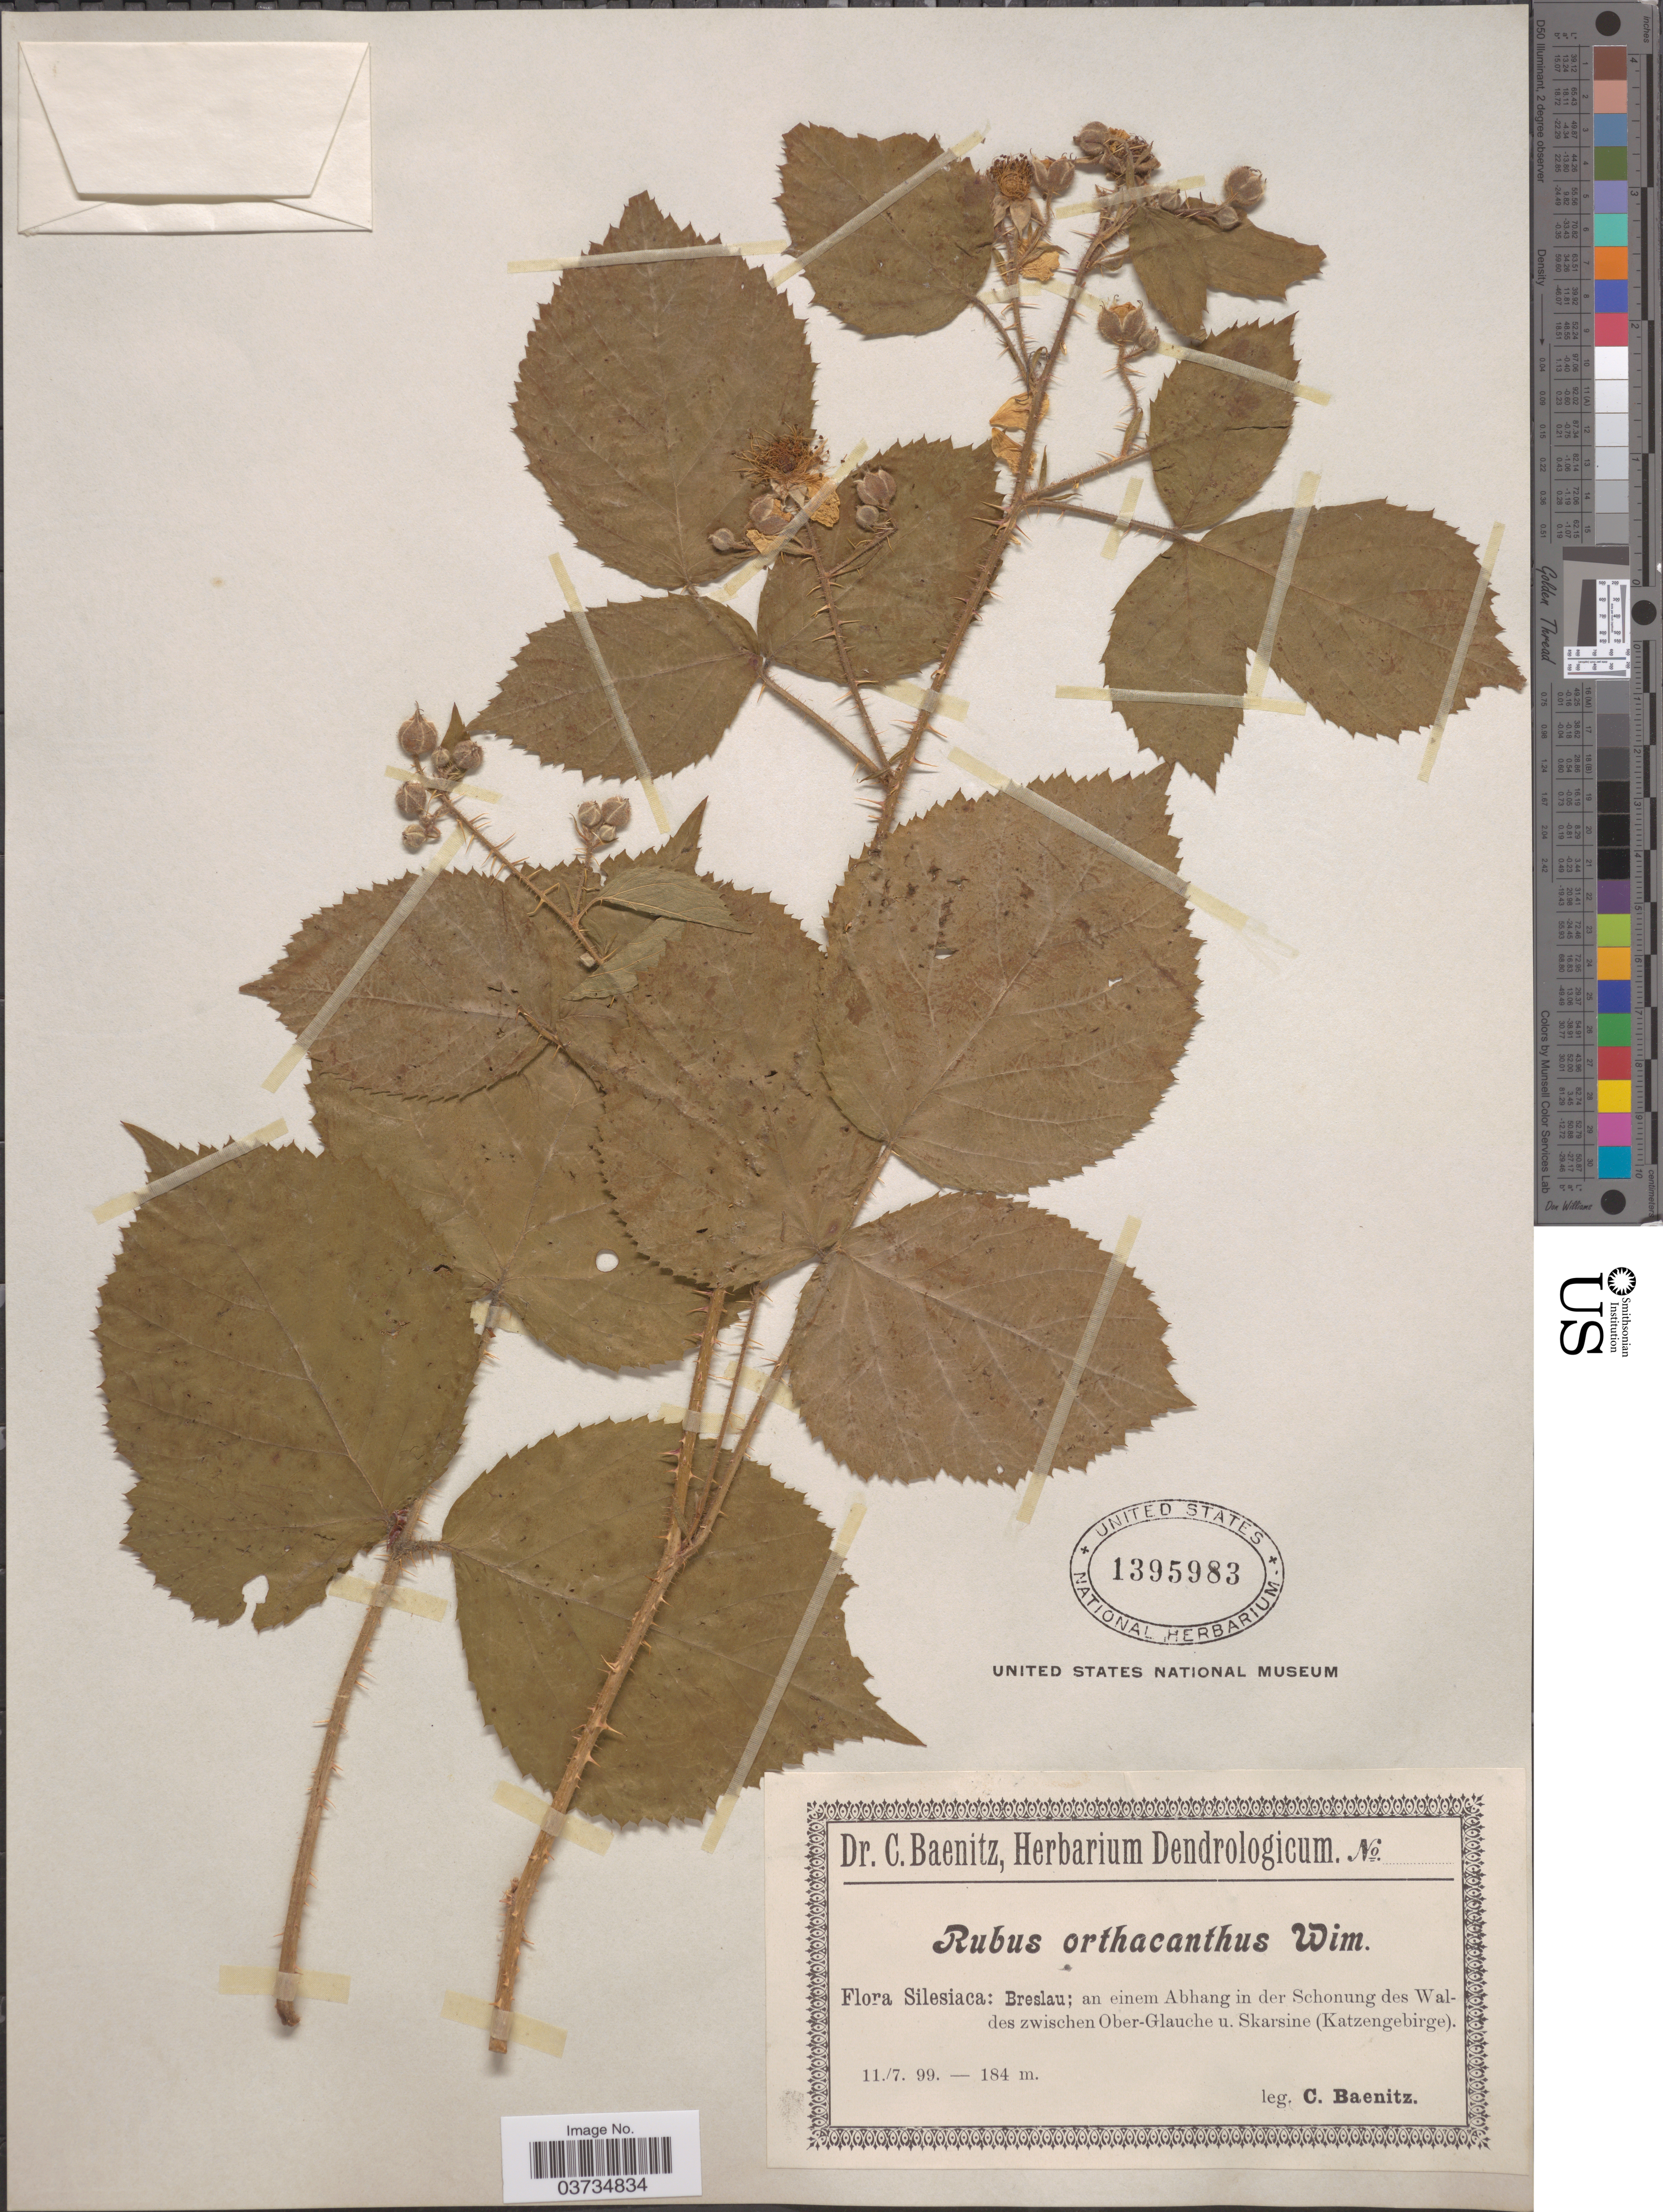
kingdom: Plantae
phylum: Tracheophyta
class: Magnoliopsida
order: Rosales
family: Rosaceae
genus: Rubus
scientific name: Rubus orthacanthus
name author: Focke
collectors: C. G. Baenitz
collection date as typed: Transcribed d/m/y: 11/7/99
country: Poland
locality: Silesiaca: Breslau; an einem Abhang in der Schonung des Waldes zwischen Ober-Glauche u. Skarsine (Katzengebirge).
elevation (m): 184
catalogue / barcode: US 1395983